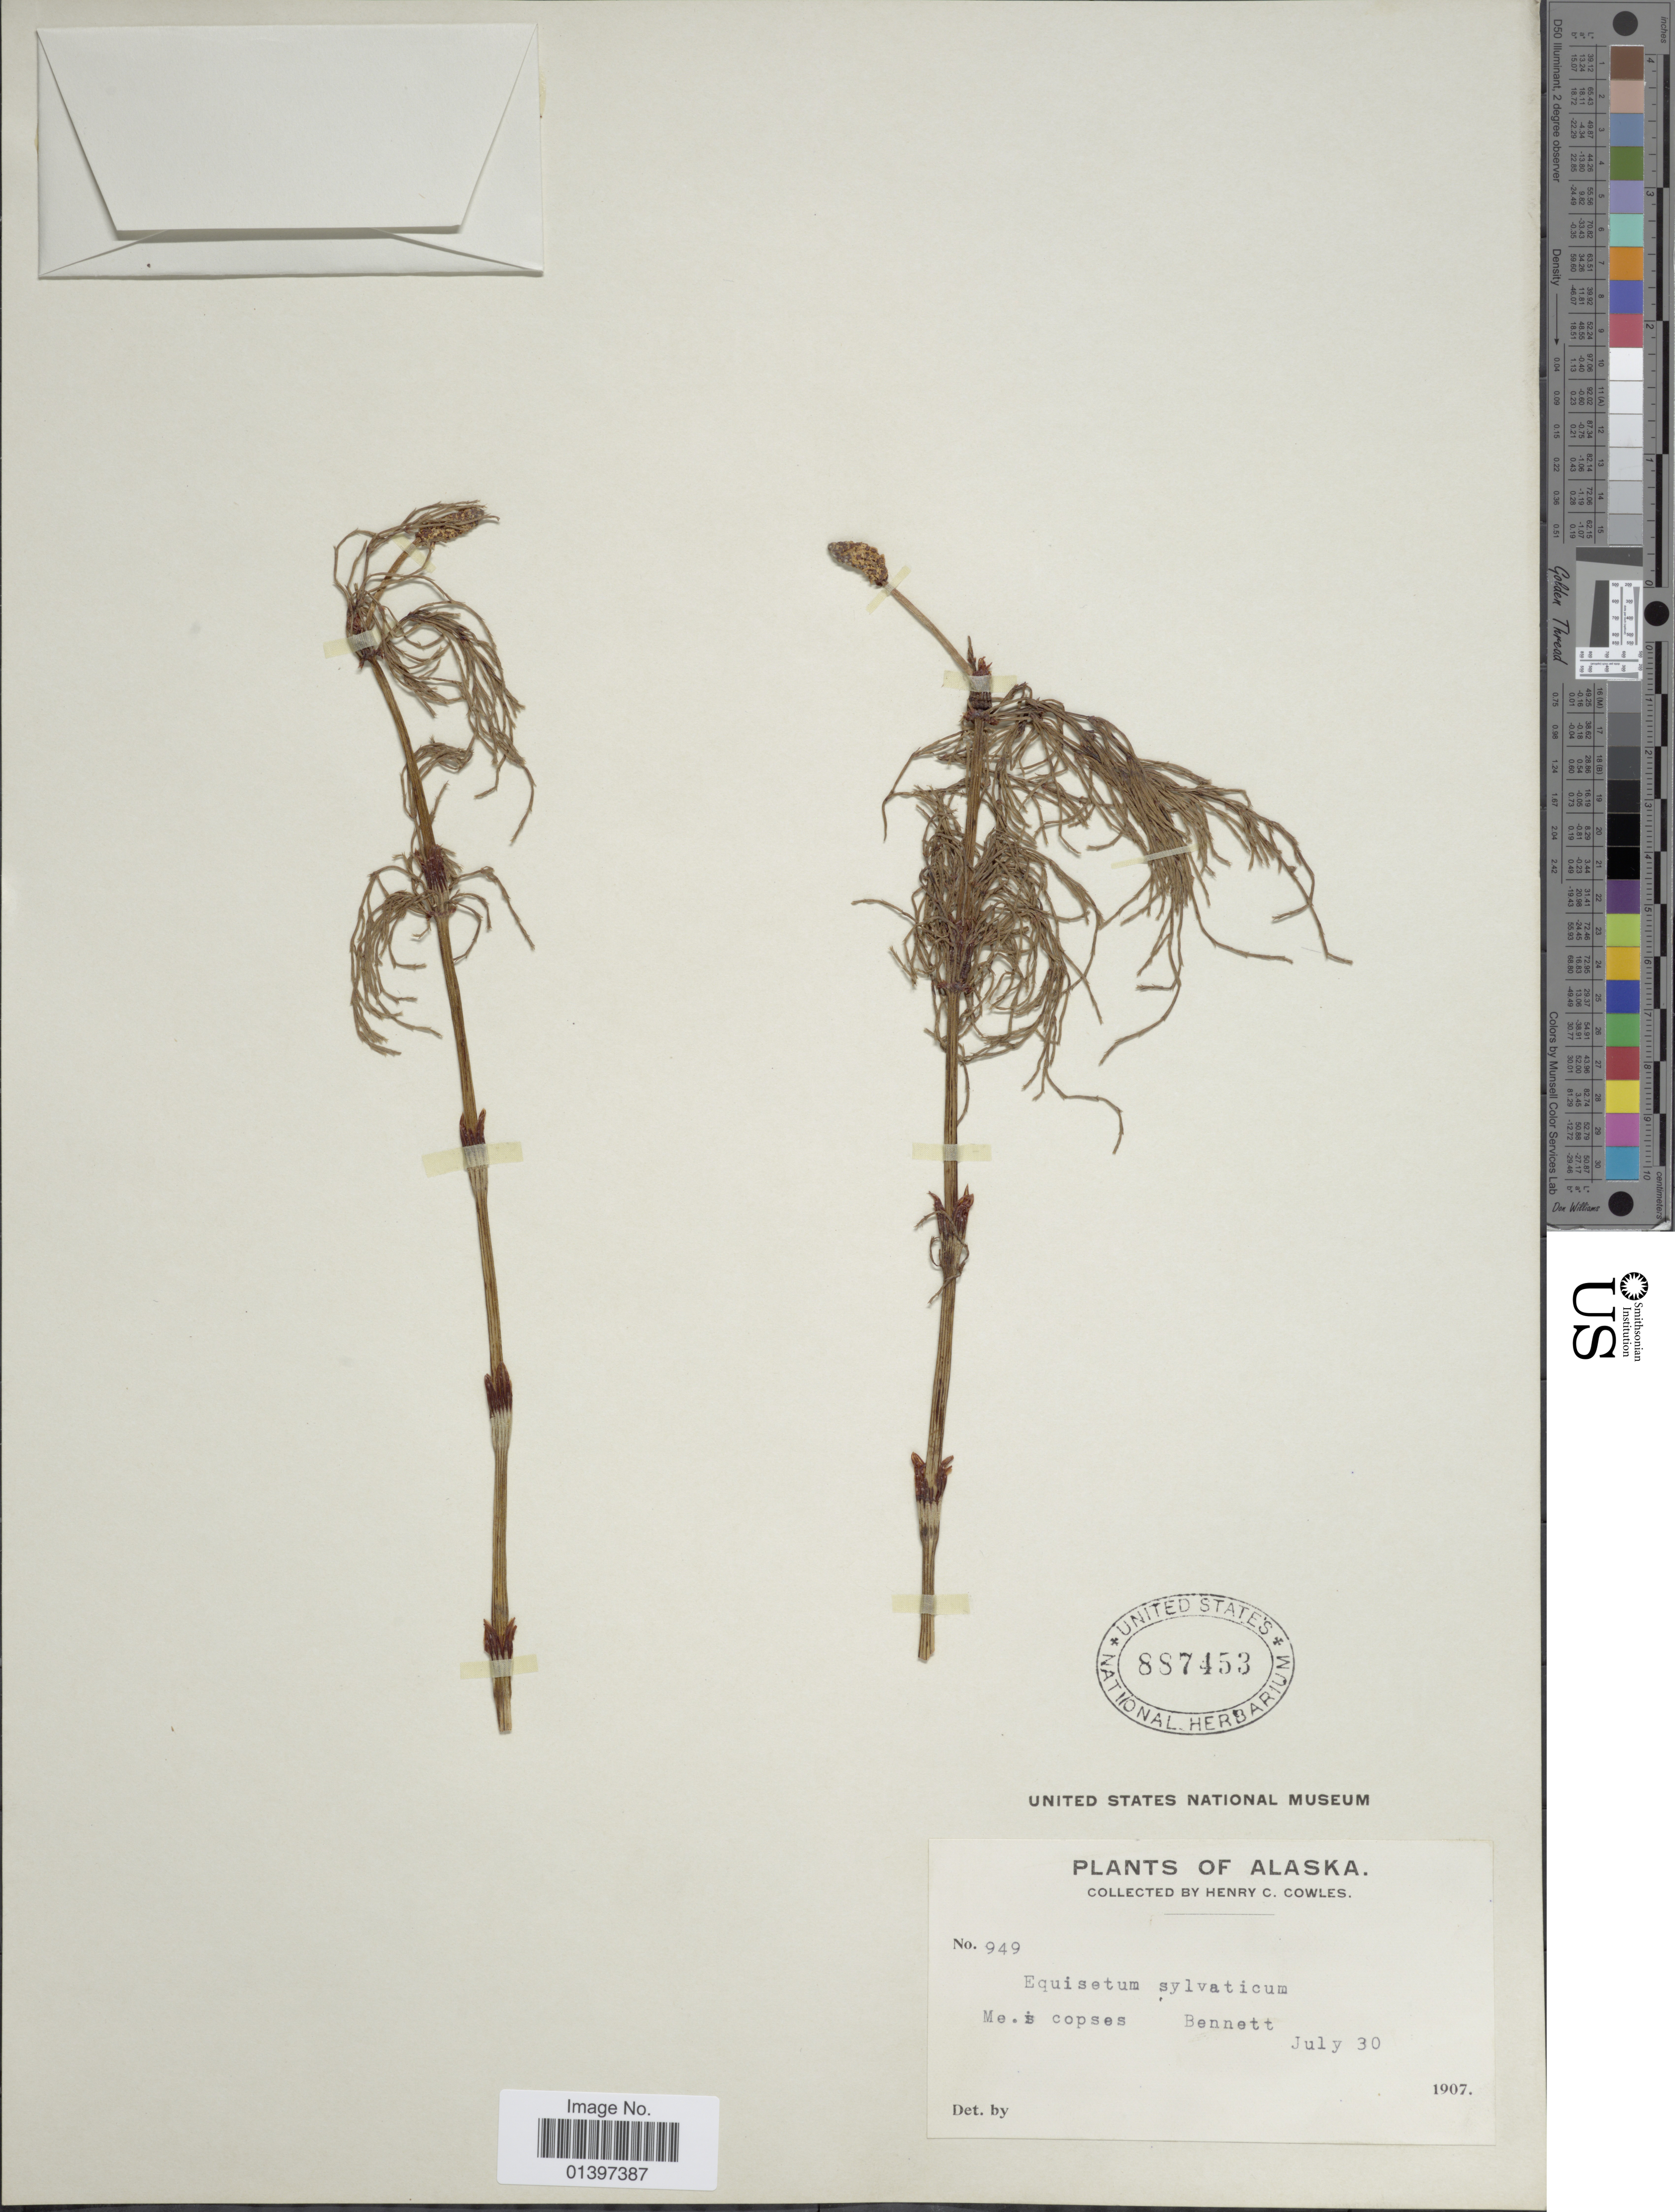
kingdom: Plantae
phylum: Tracheophyta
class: Polypodiopsida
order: Equisetales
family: Equisetaceae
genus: Equisetum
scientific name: Equisetum sylvaticum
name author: L.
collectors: H. Cowles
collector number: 949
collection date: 1907-07-30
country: United States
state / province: Alaska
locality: Me. s copses Bennett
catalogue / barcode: US 887453